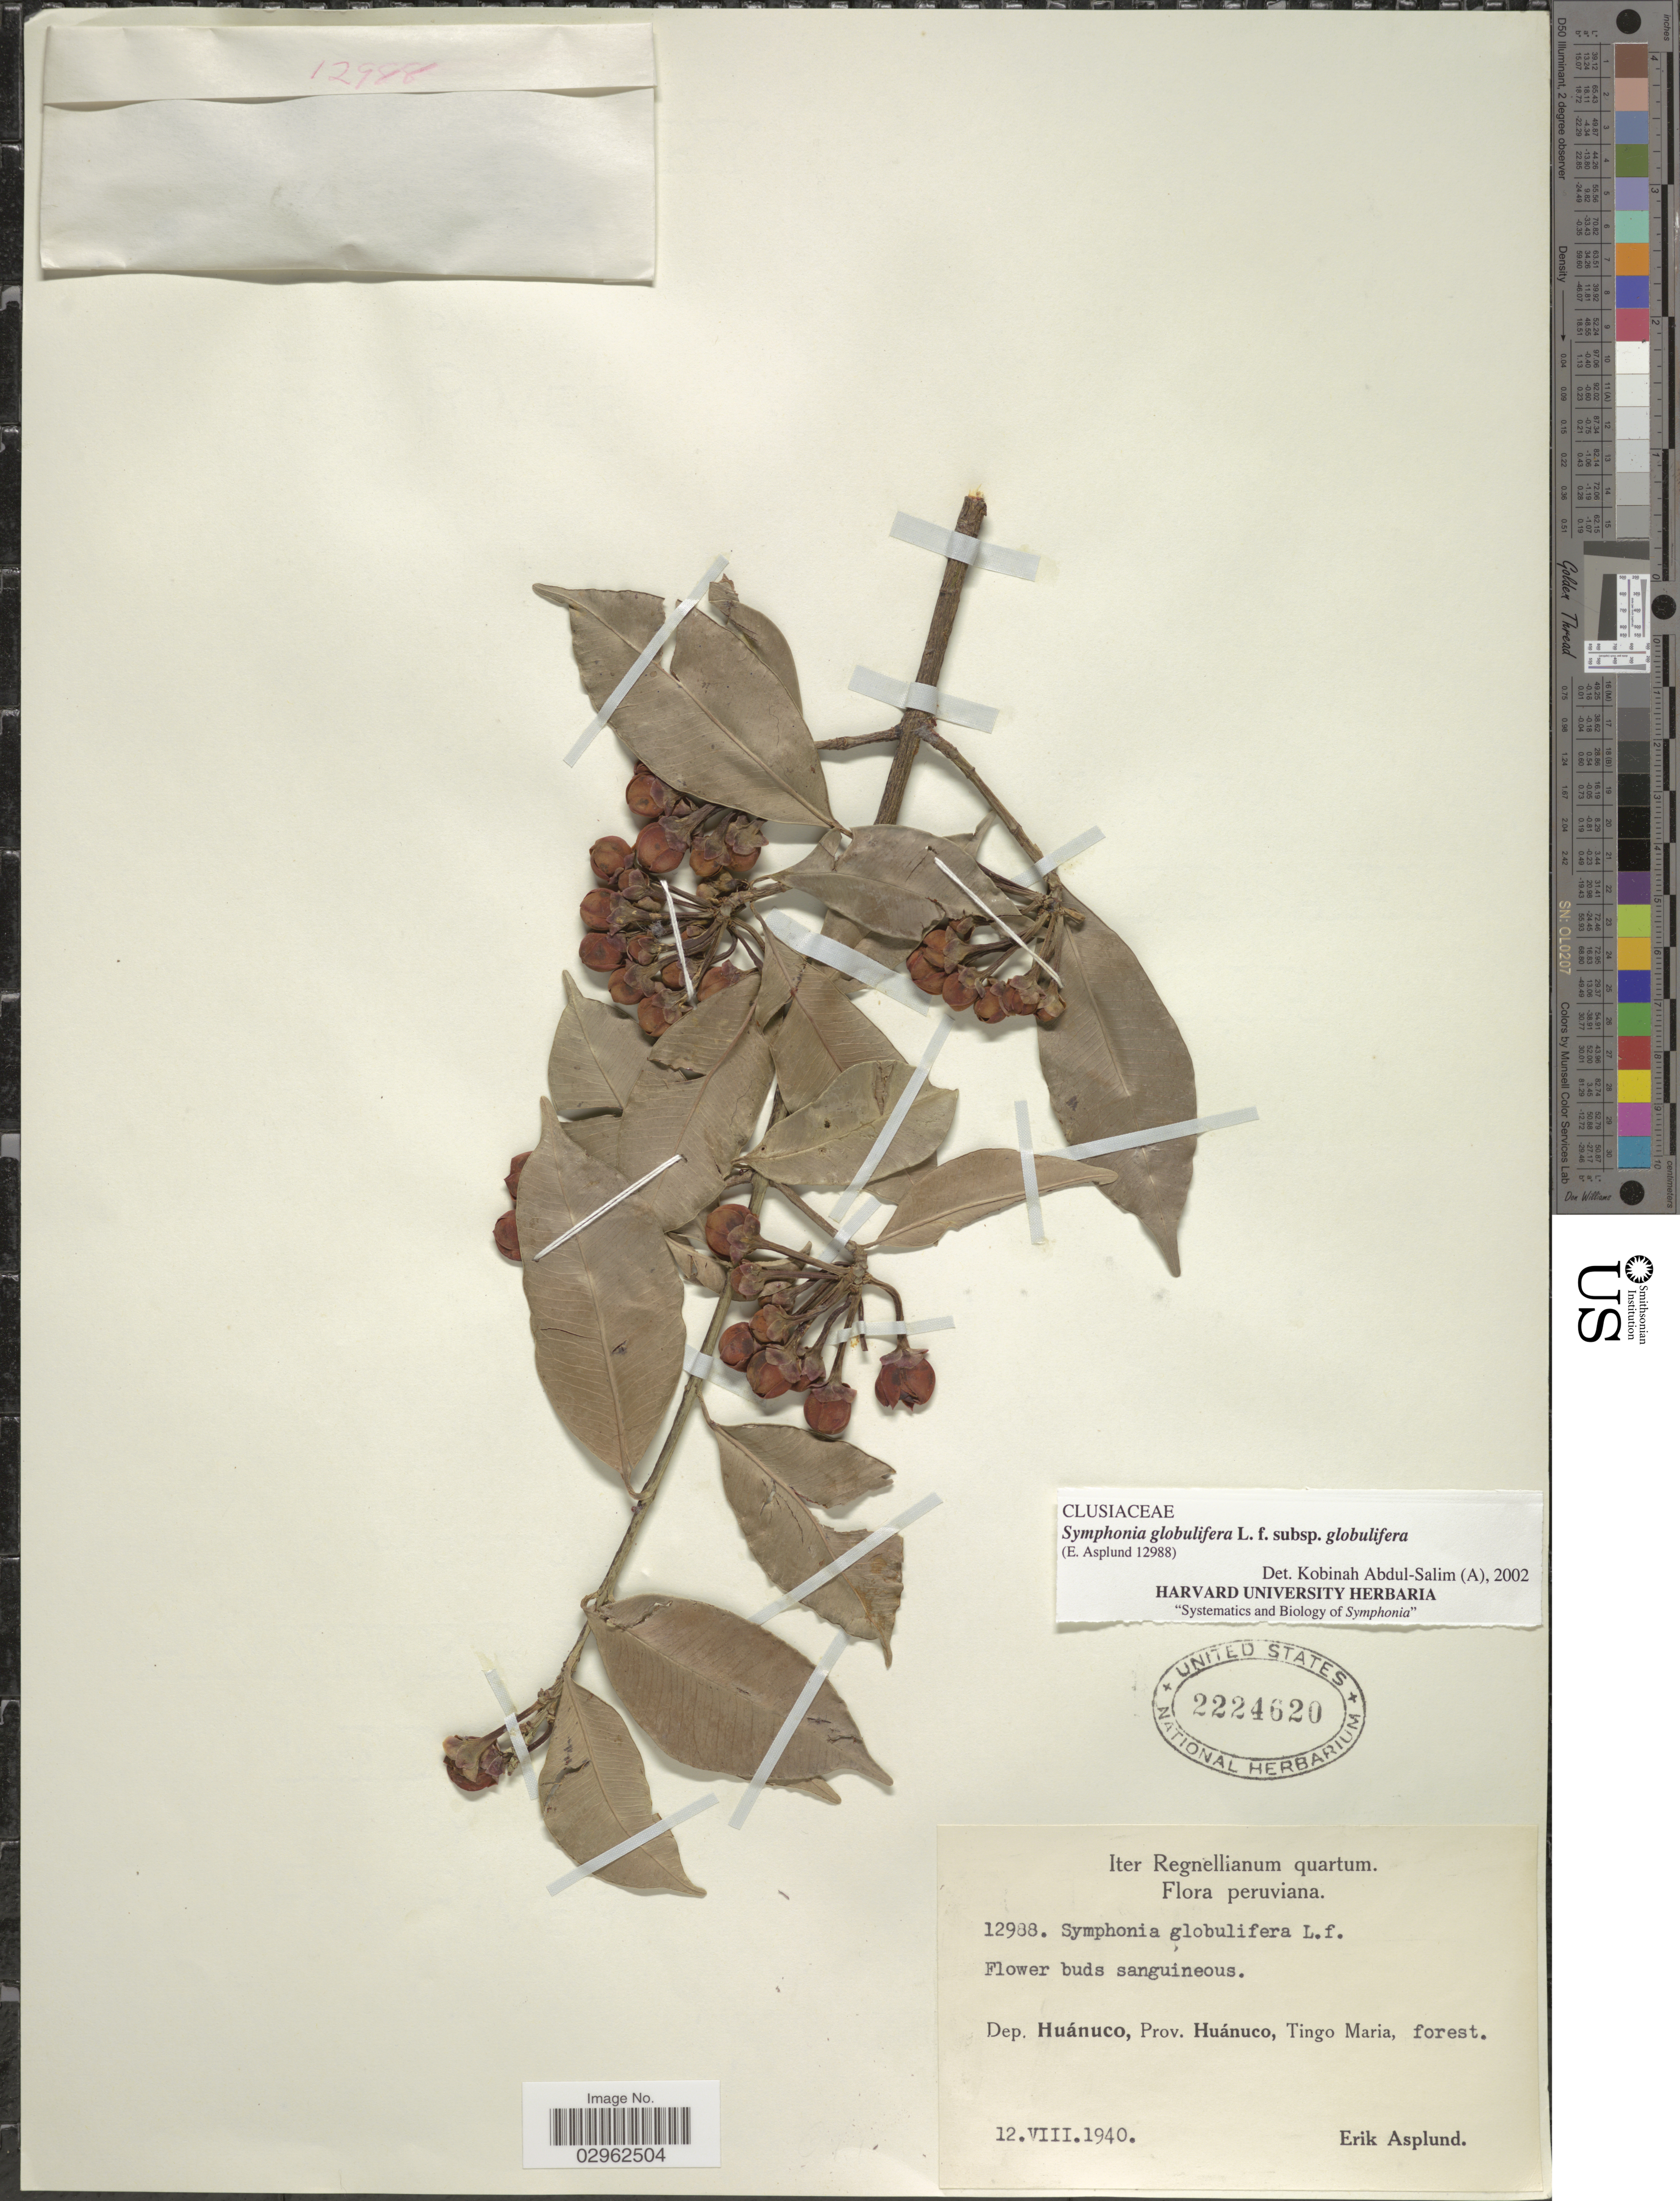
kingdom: Plantae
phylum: Tracheophyta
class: Magnoliopsida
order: Malpighiales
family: Clusiaceae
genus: Symphonia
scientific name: Symphonia globulifera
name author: L. f.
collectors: E. Asplund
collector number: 12988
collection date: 1940-08-12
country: Peru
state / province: Huánuco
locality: Dep. Huánuco, Prov. Huánuco, Tingo Maria, forest.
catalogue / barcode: US 2224620